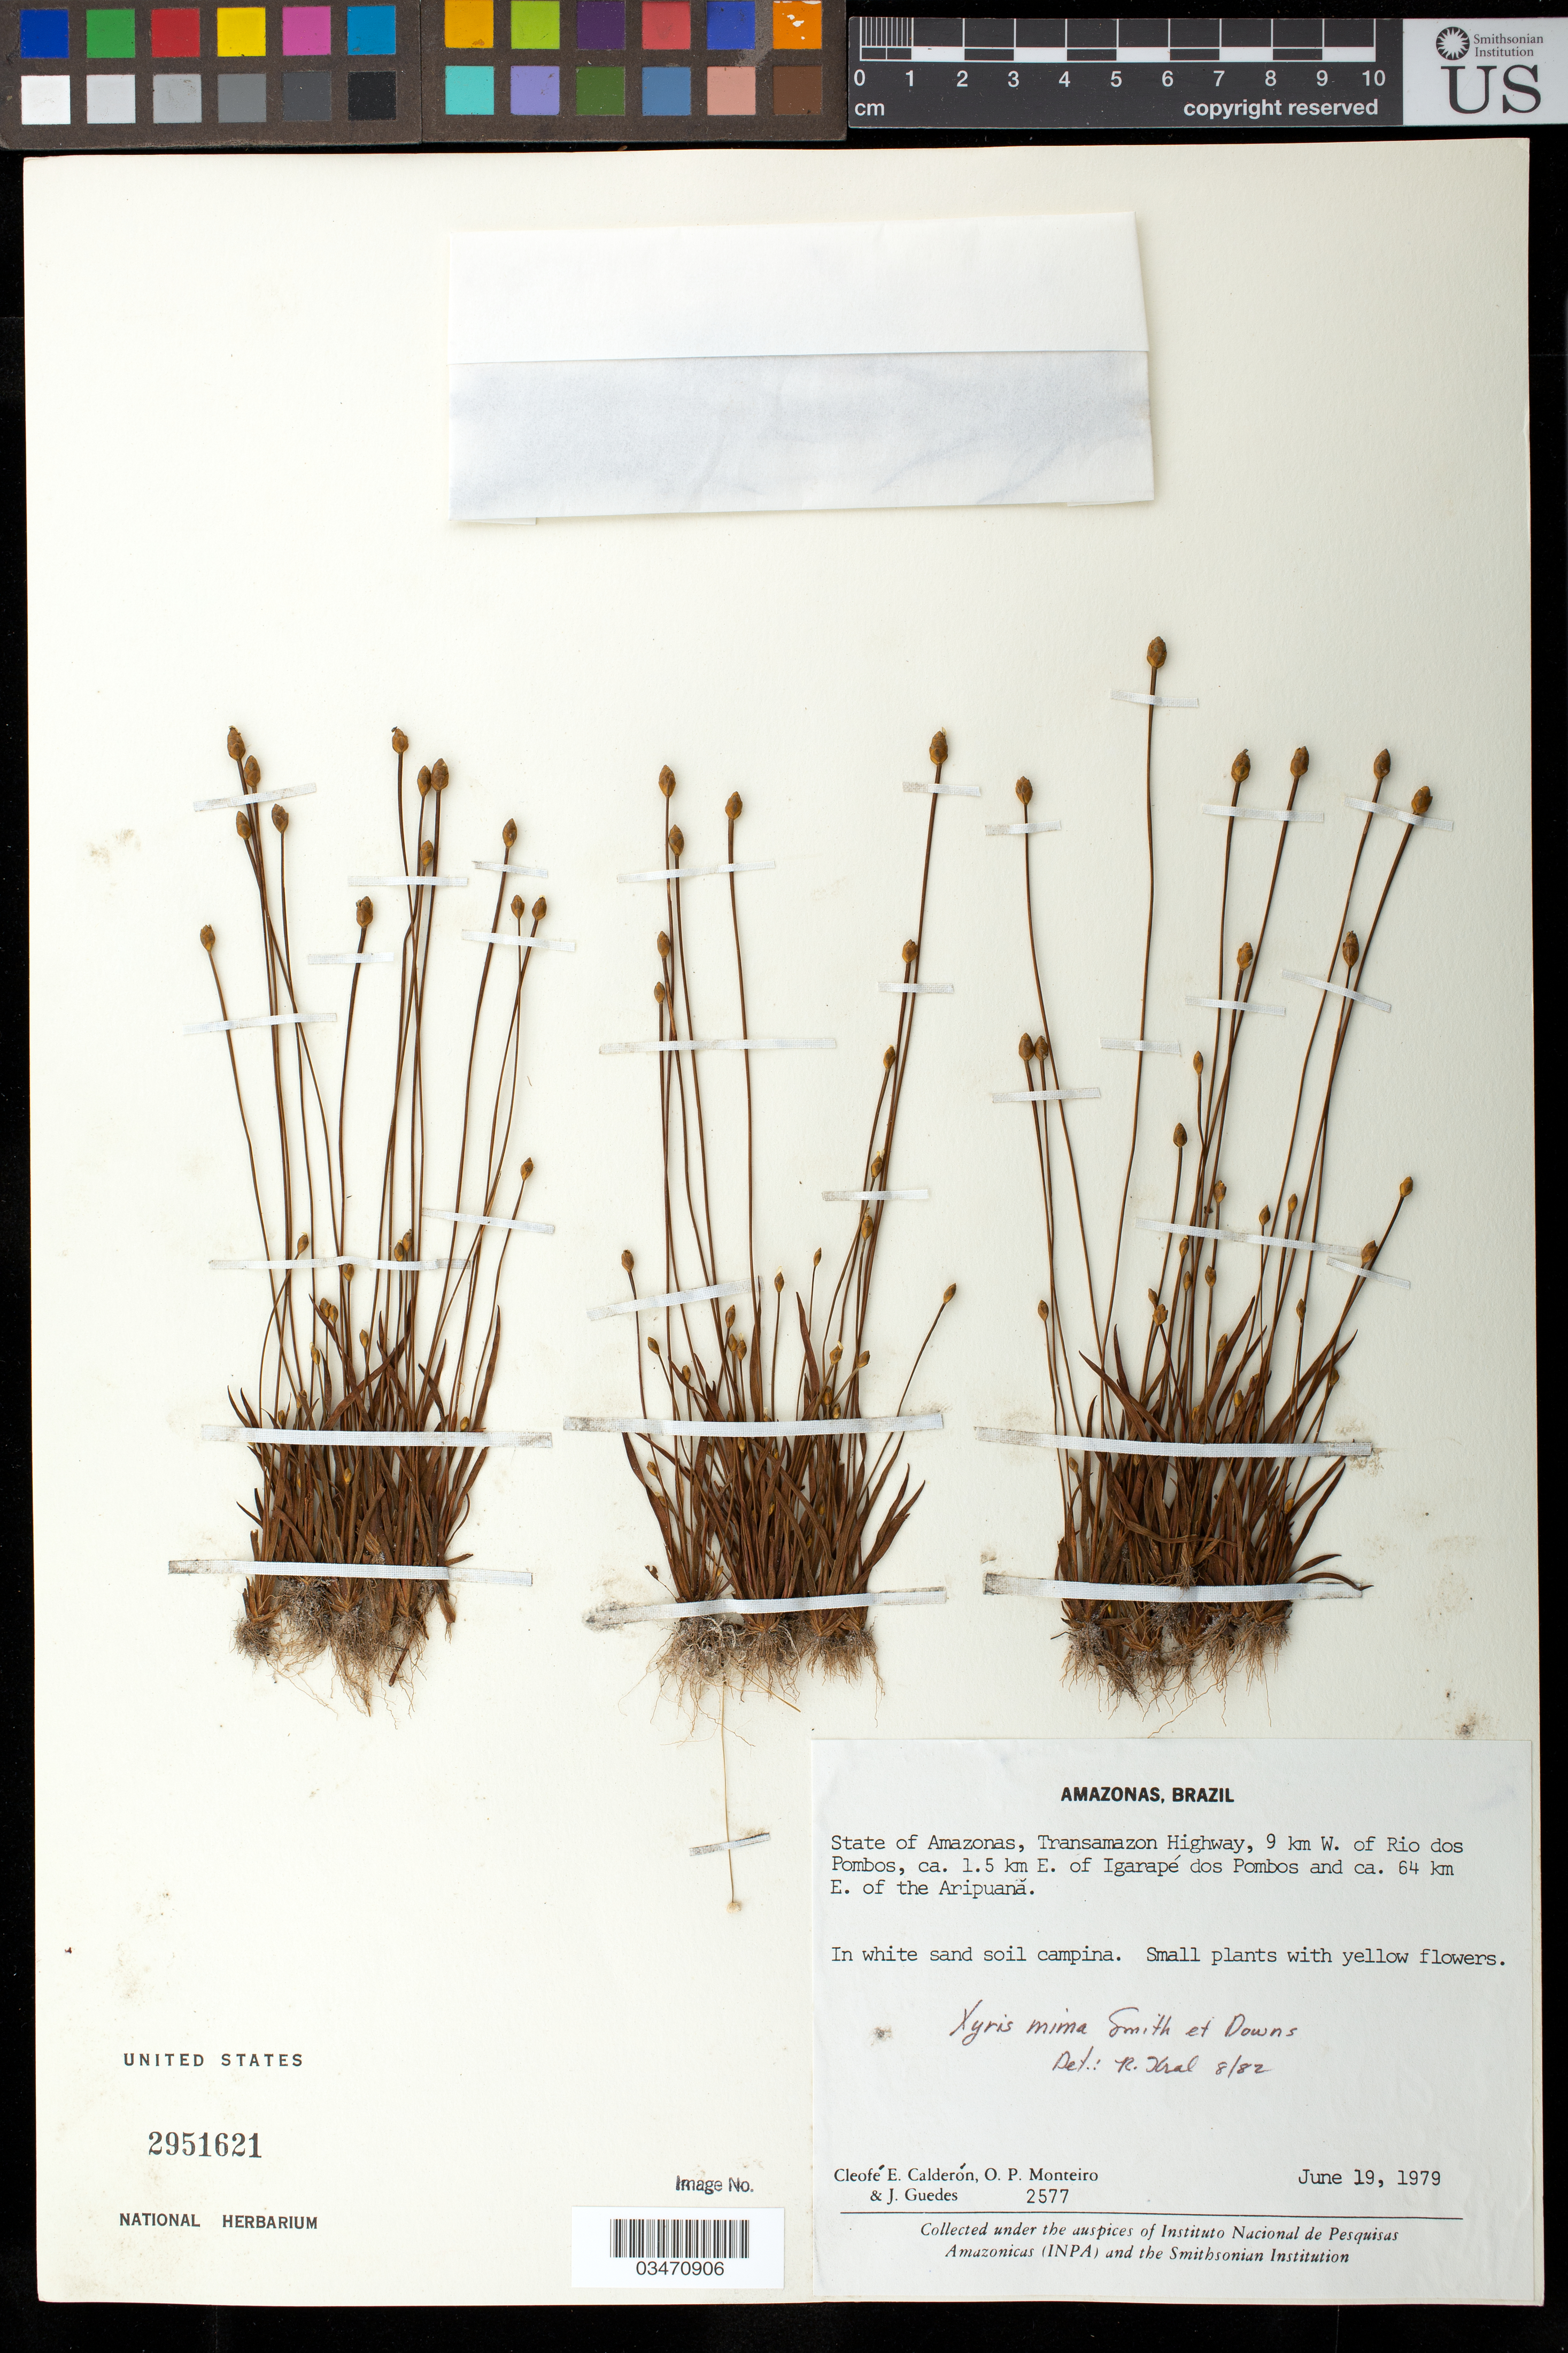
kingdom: Plantae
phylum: Tracheophyta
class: Liliopsida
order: Poales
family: Xyridaceae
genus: Xyris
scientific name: Xyris mima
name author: L.B. Sm. & Downs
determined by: Kral, Robert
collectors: C. Calderon, O. P. Monteiro & J. Guedes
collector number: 2577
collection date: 1979-06-19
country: Brazil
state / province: Amazonas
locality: Transamazon highway, 9 km W of Rio dos Pombos, ca. 1,5 km E of Igarapé dos Pombos, and ca. 64 km E of the Aripuanã.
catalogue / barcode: US 2951624